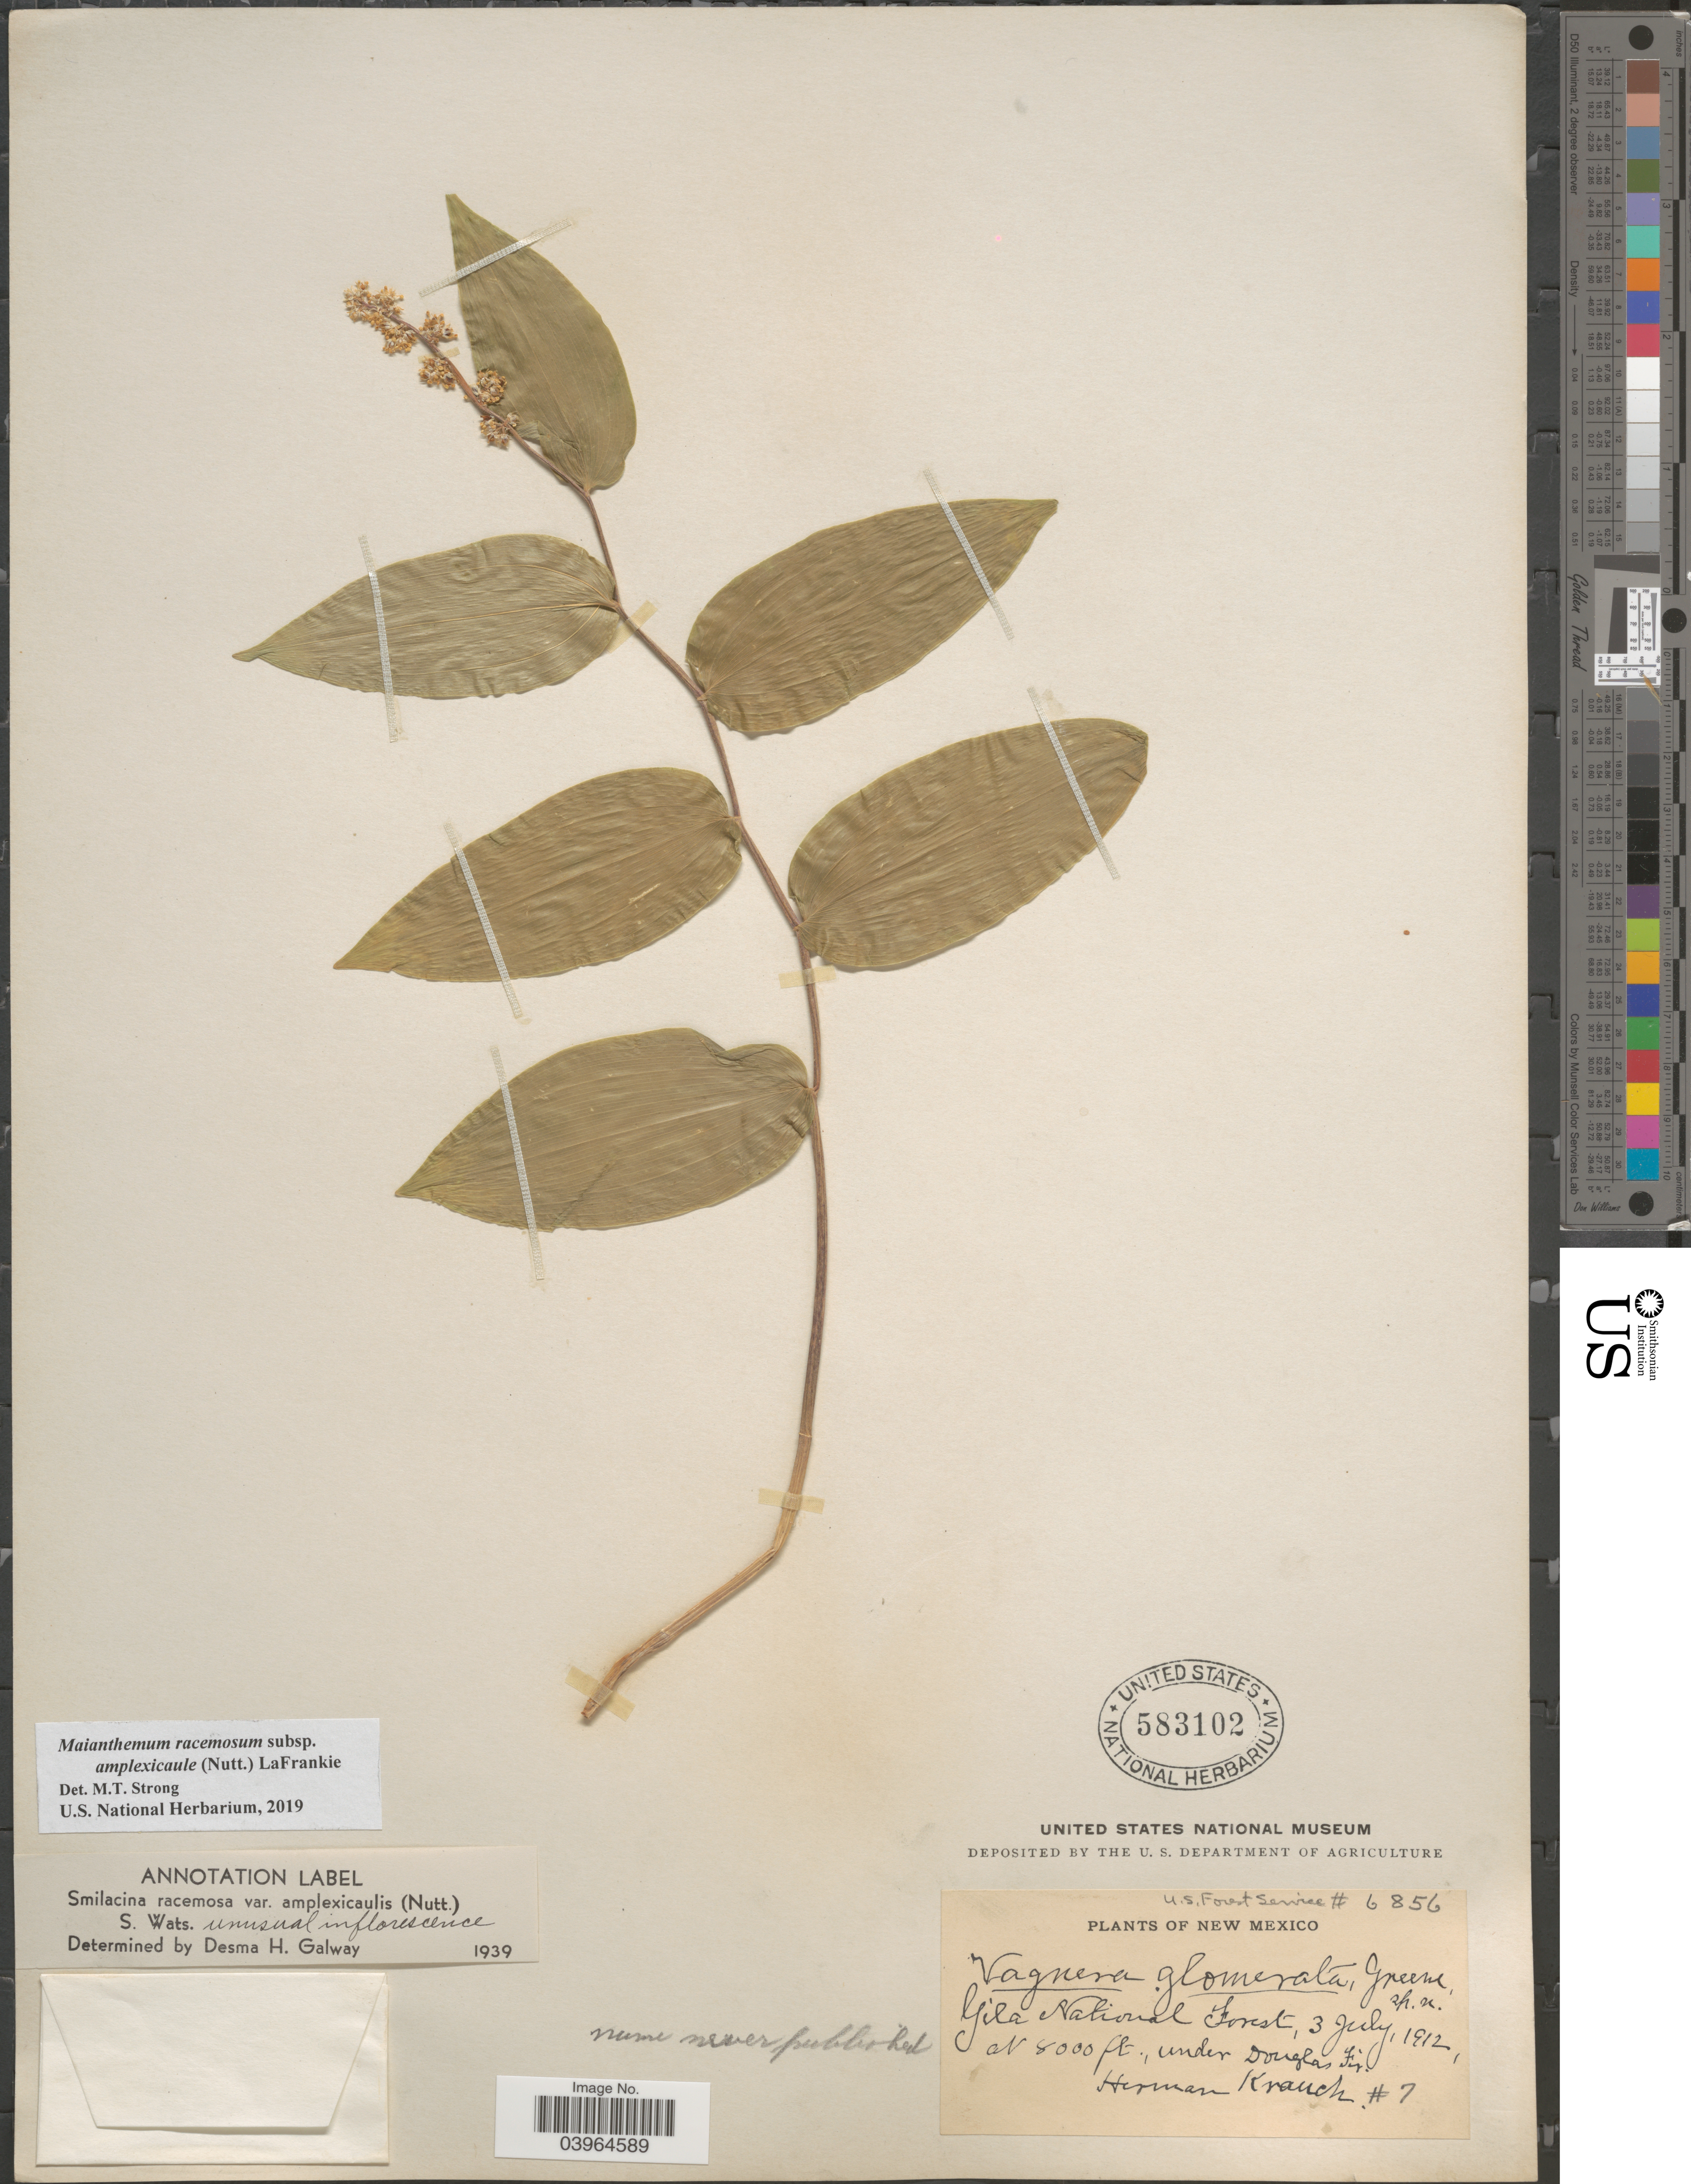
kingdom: Plantae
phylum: Tracheophyta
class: Liliopsida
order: Asparagales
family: Asparagaceae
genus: Maianthemum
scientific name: Maianthemum racemosum subsp. amplexicaule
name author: (Nutt.) LaFrankie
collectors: H. Krauch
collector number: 7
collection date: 1912-07-03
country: United States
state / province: New Mexico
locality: Gila National Forest.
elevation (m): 2438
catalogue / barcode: US 583102